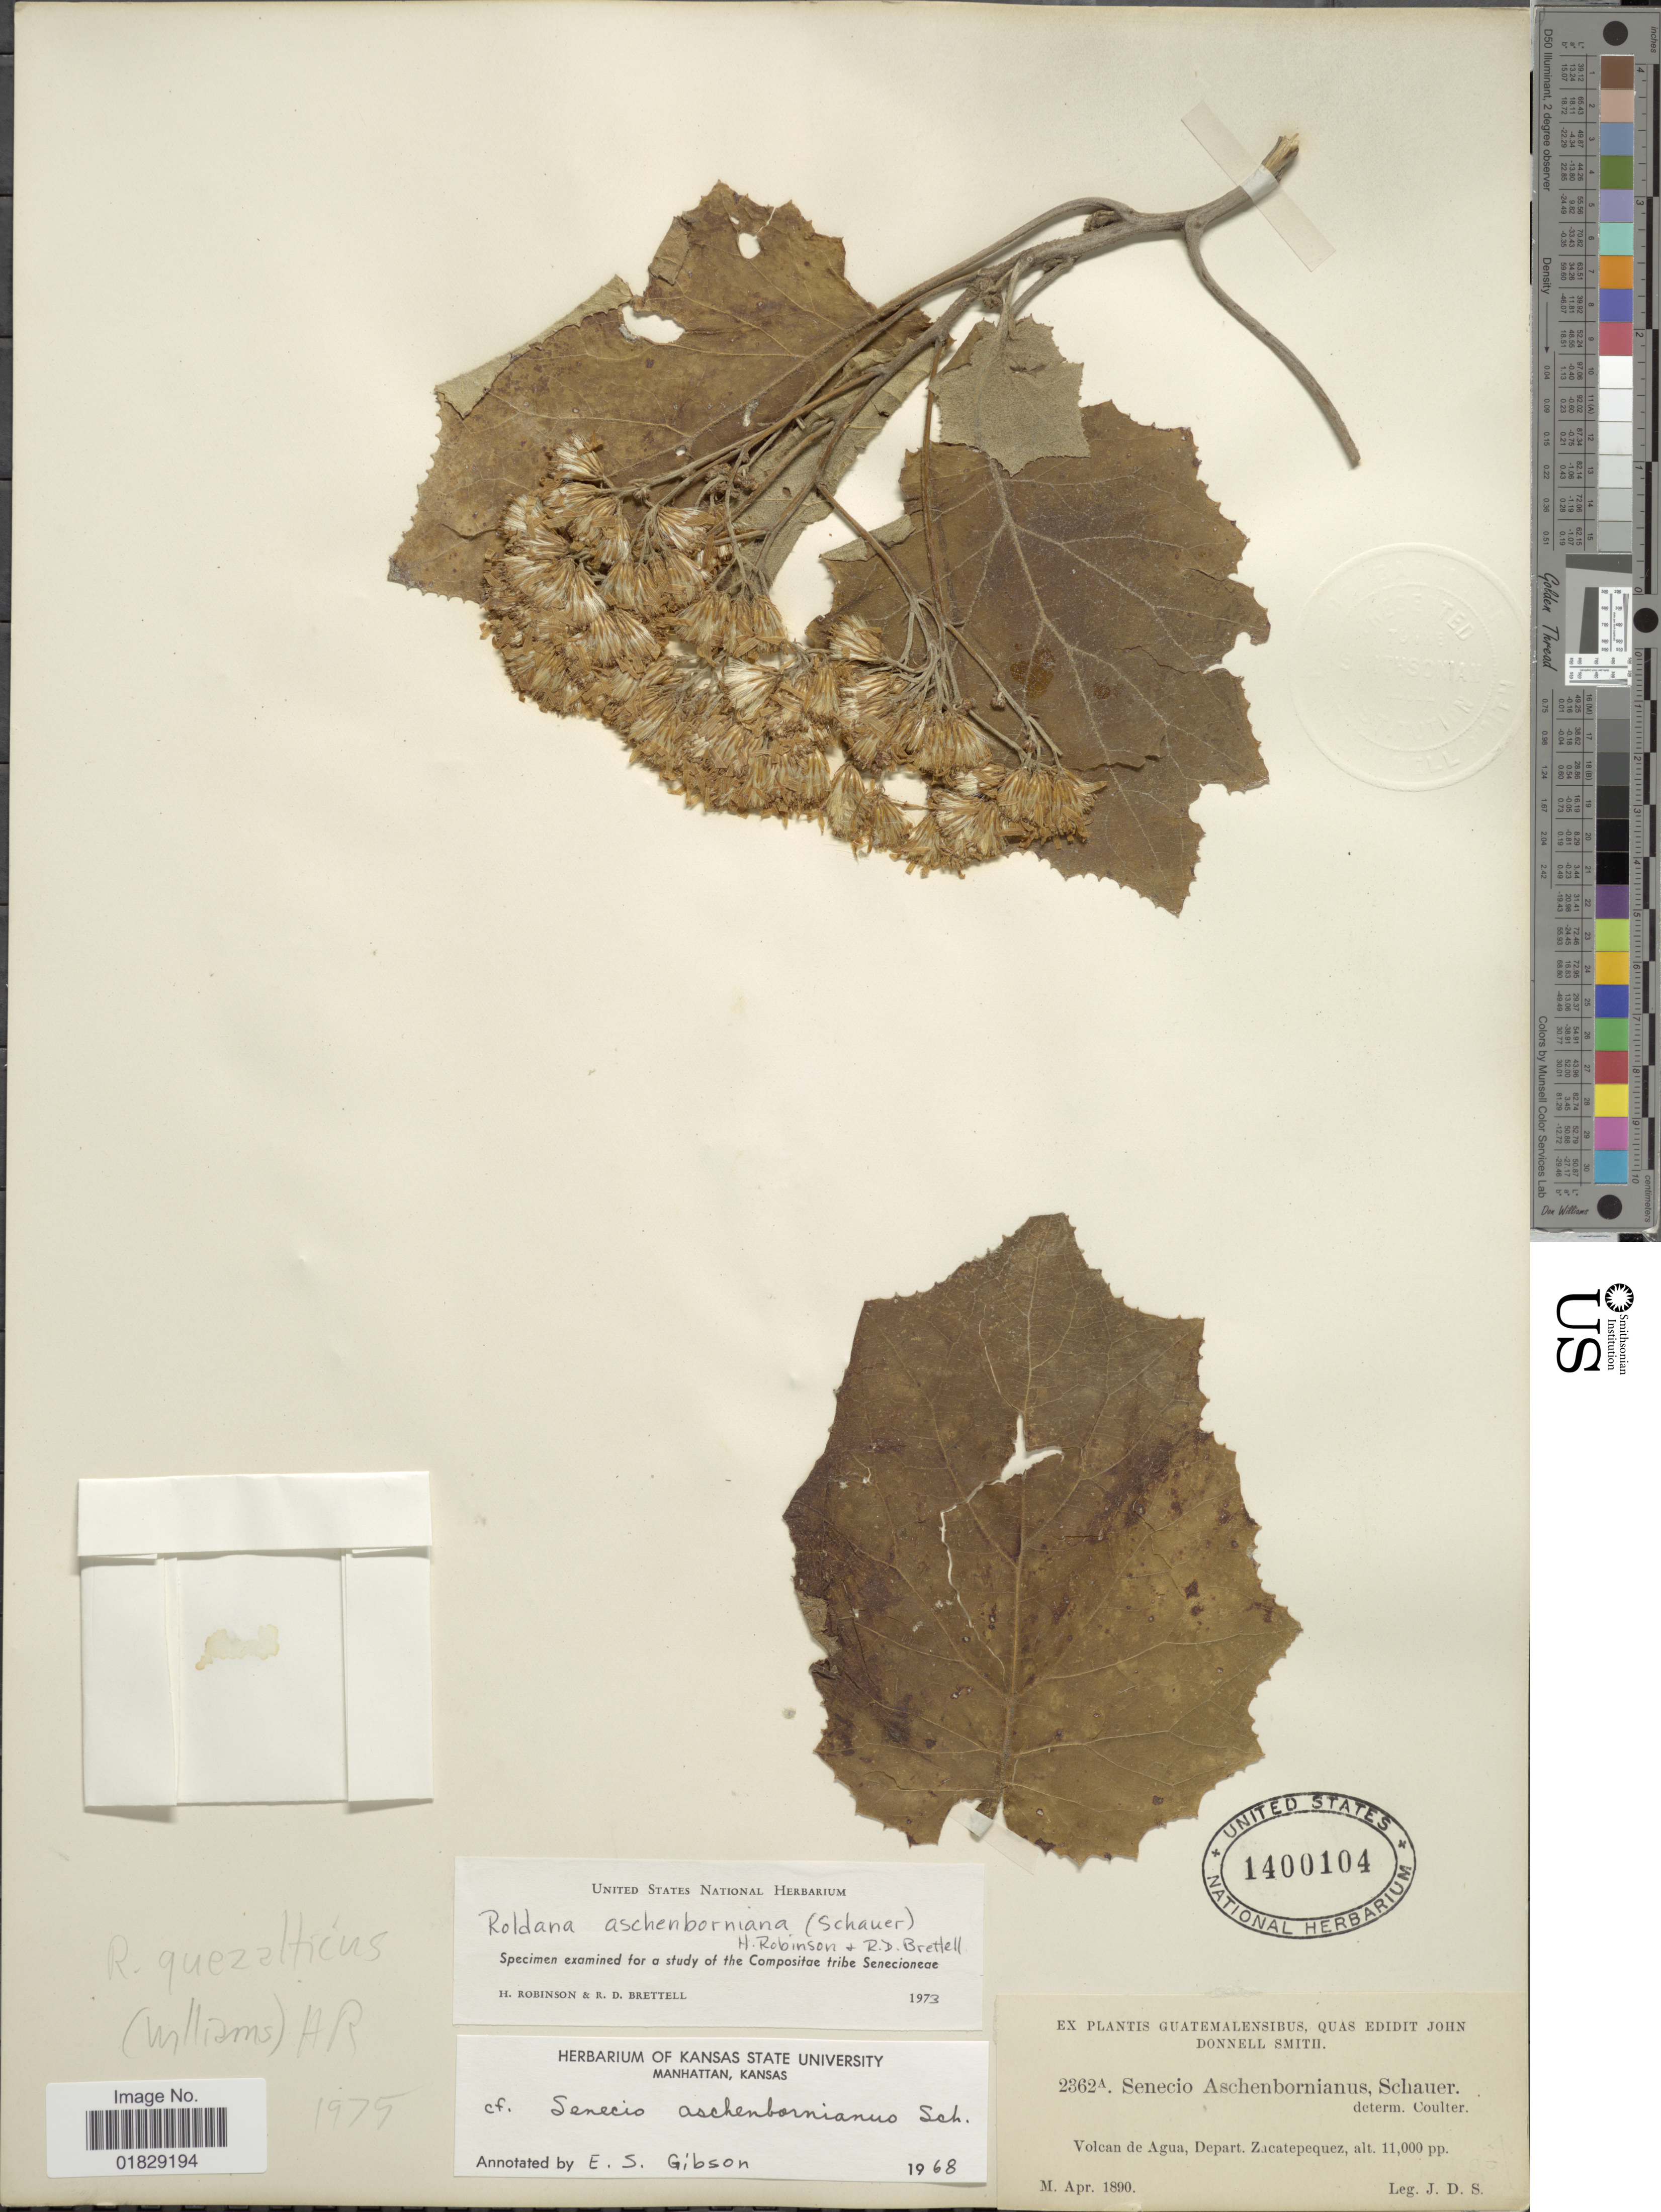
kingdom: Plantae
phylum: Tracheophyta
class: Magnoliopsida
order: Asterales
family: Asteraceae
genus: Roldana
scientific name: Roldana aschenborniana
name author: (S. Schauer) H. Rob. & Brettell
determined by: Brettell, R. D.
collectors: J. Donnell Smith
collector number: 2362A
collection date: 1890-04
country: Guatemala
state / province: Sacatepéquez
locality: Volcan de Agua, Depart. Zacatepequez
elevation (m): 3353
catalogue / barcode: US 1400104